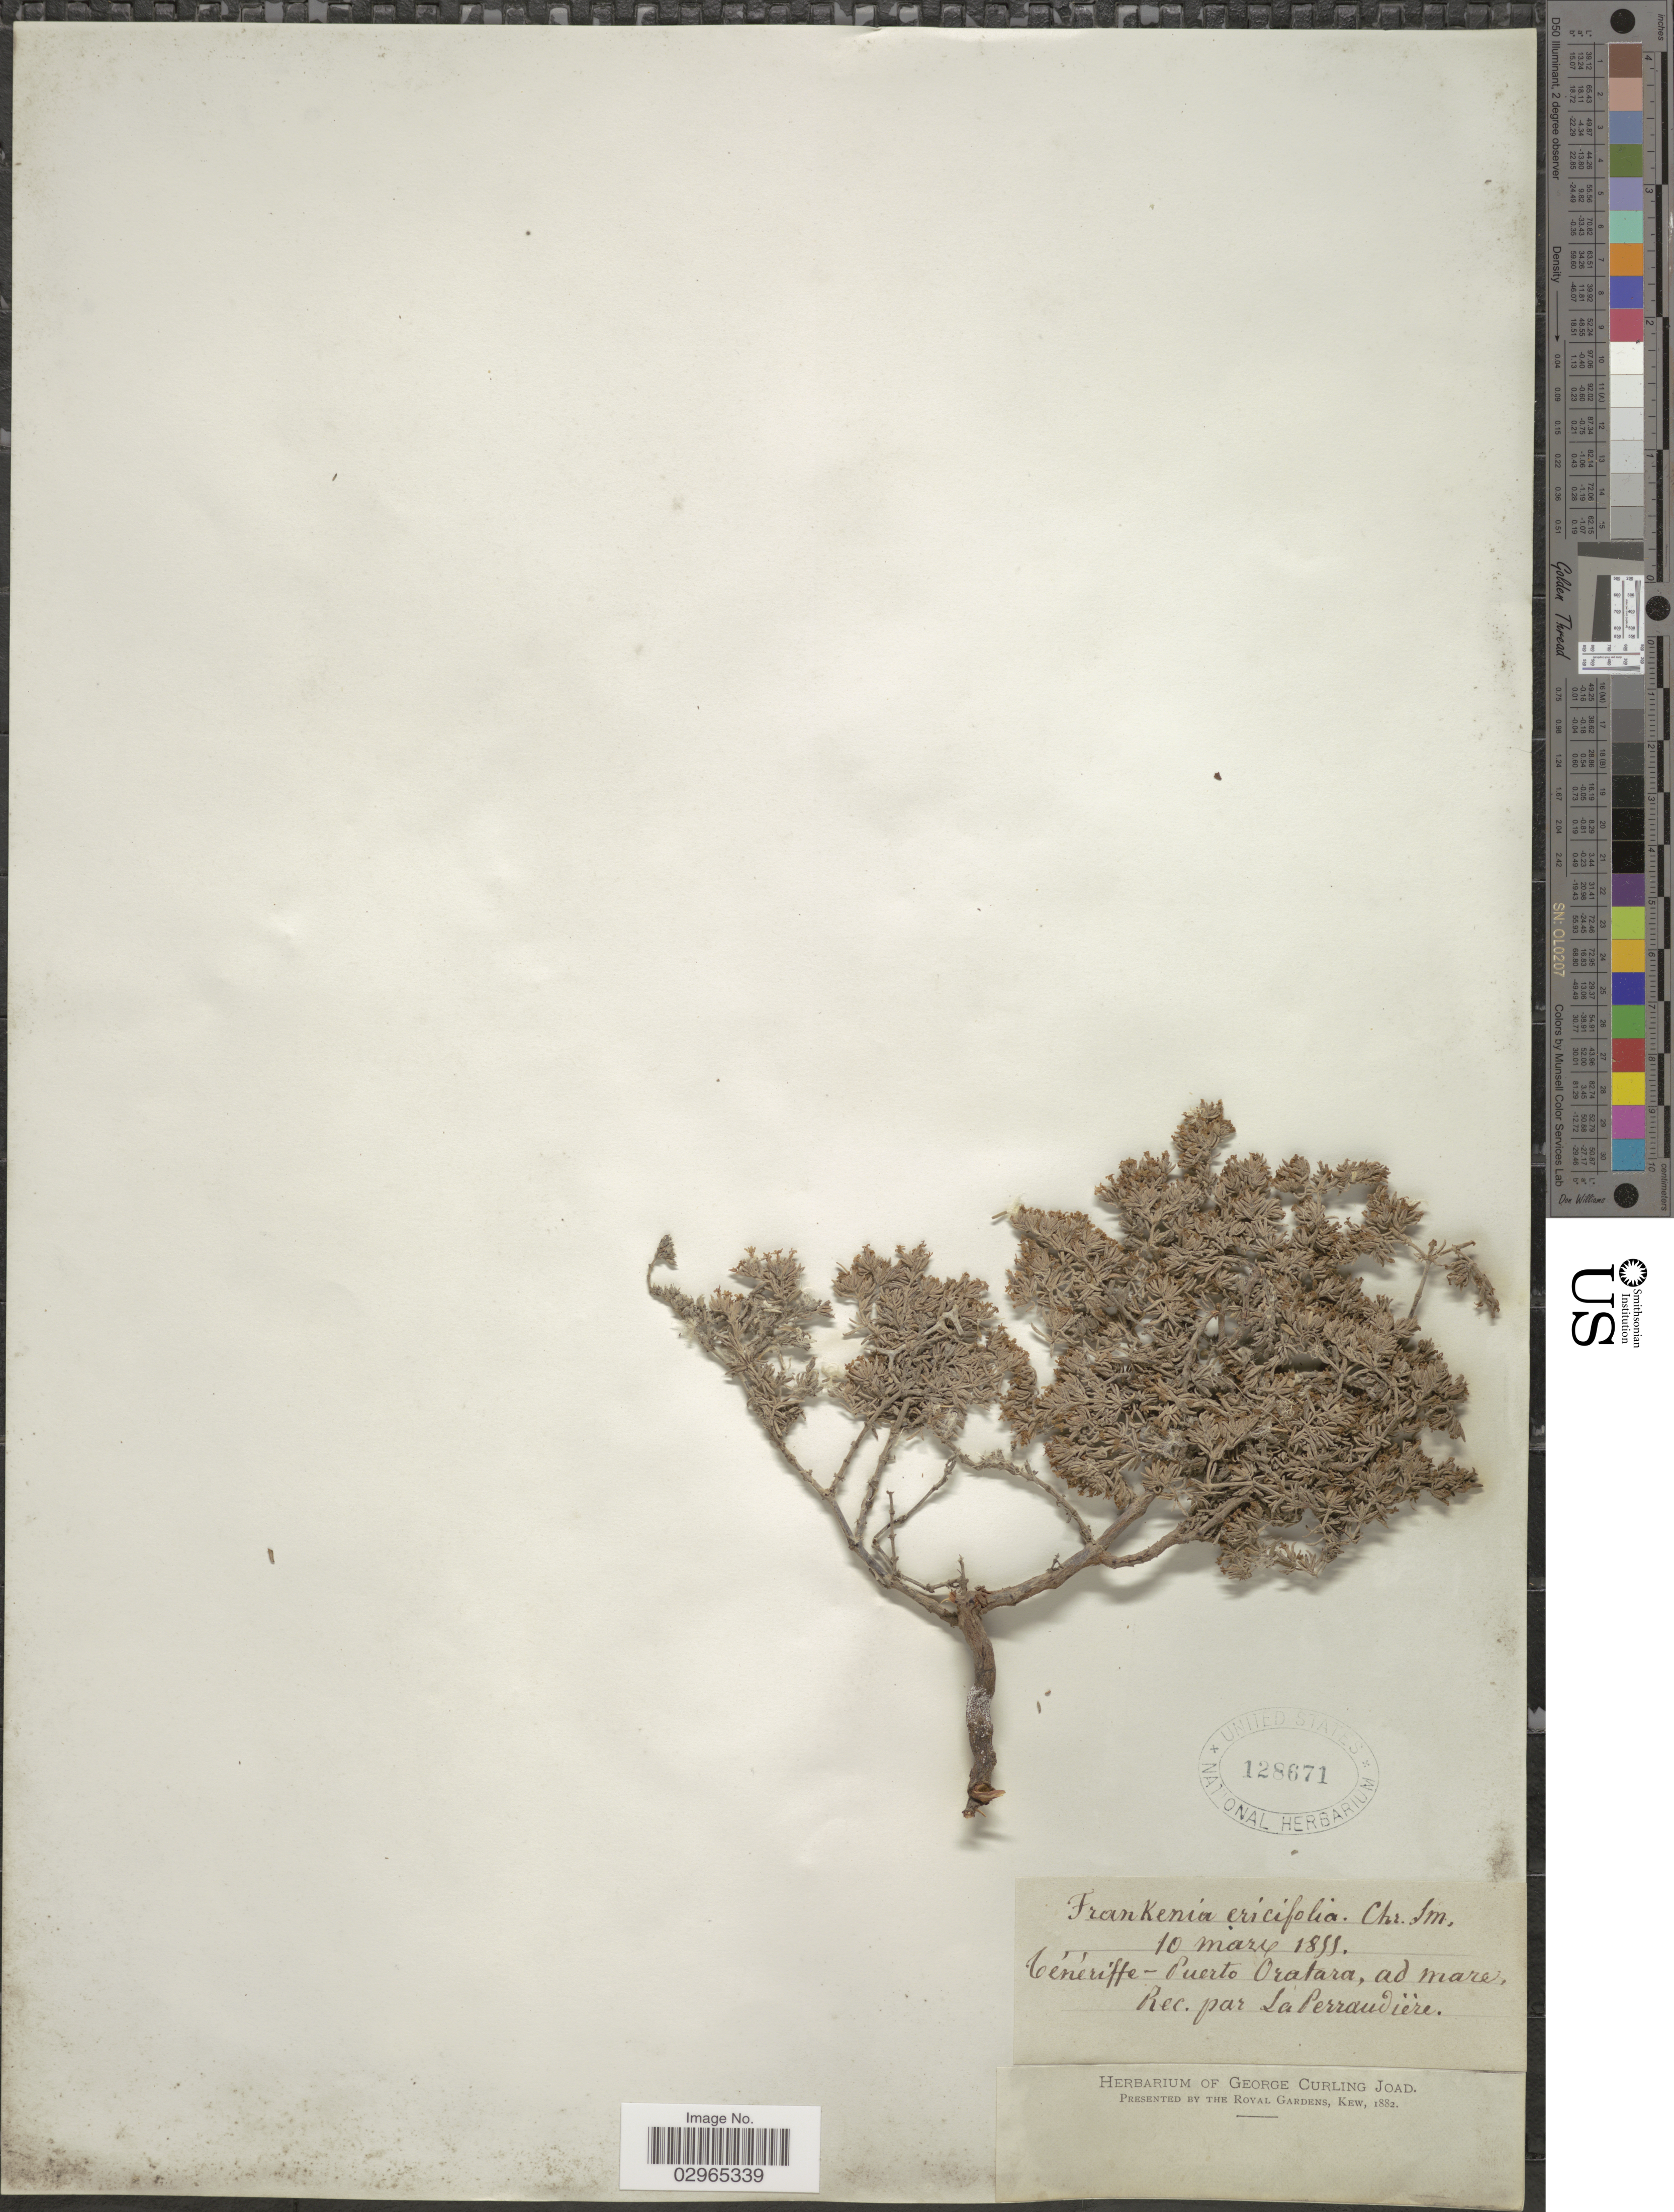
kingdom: Plantae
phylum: Tracheophyta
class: Magnoliopsida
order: Caryophyllales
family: Frankeniaceae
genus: Frankenia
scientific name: Frankenia ericifolia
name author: C. Sm.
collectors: Perraudierè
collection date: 1855-03-10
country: Spain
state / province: Canarias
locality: Ténériffe - Puerto Oratara, ad mare.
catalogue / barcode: US 128671